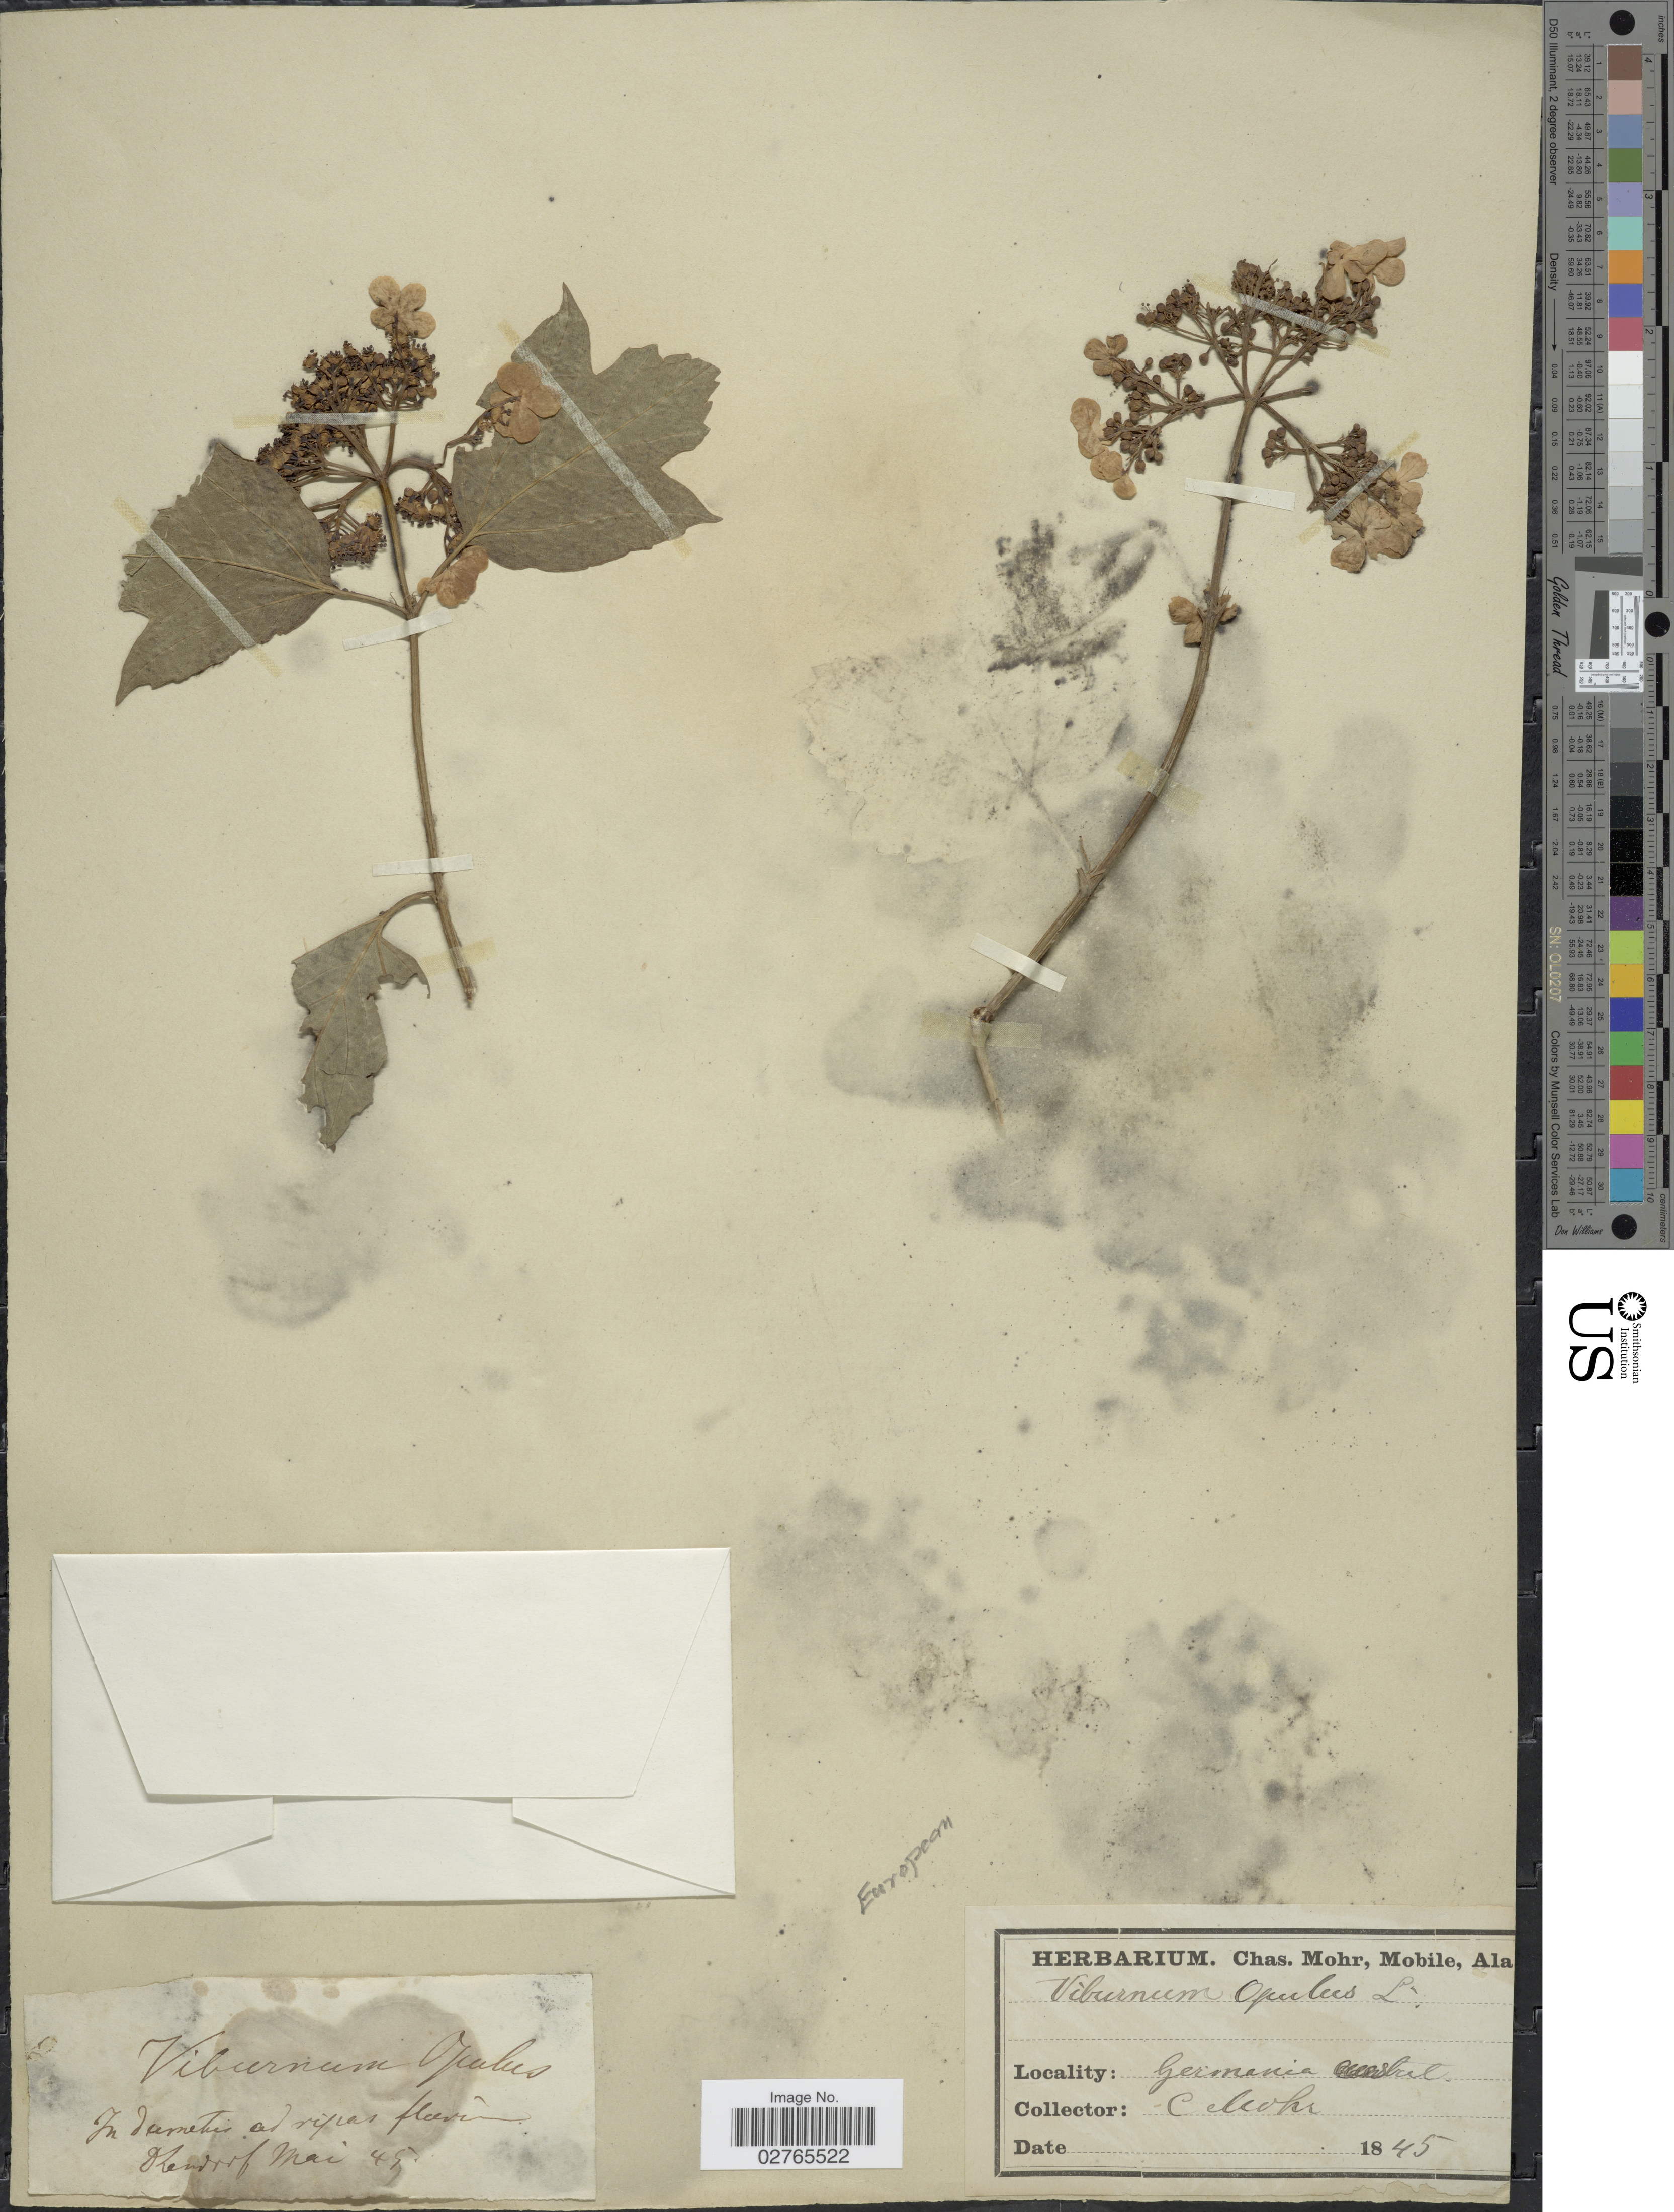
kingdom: Plantae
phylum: Tracheophyta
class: Magnoliopsida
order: Dipsacales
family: Viburnaceae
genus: Viburnum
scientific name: Viburnum opulus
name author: L.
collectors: C. T. Mohr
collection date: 1845-05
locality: In dumeter [interpreted] ad ripas fleevi [interpreted]